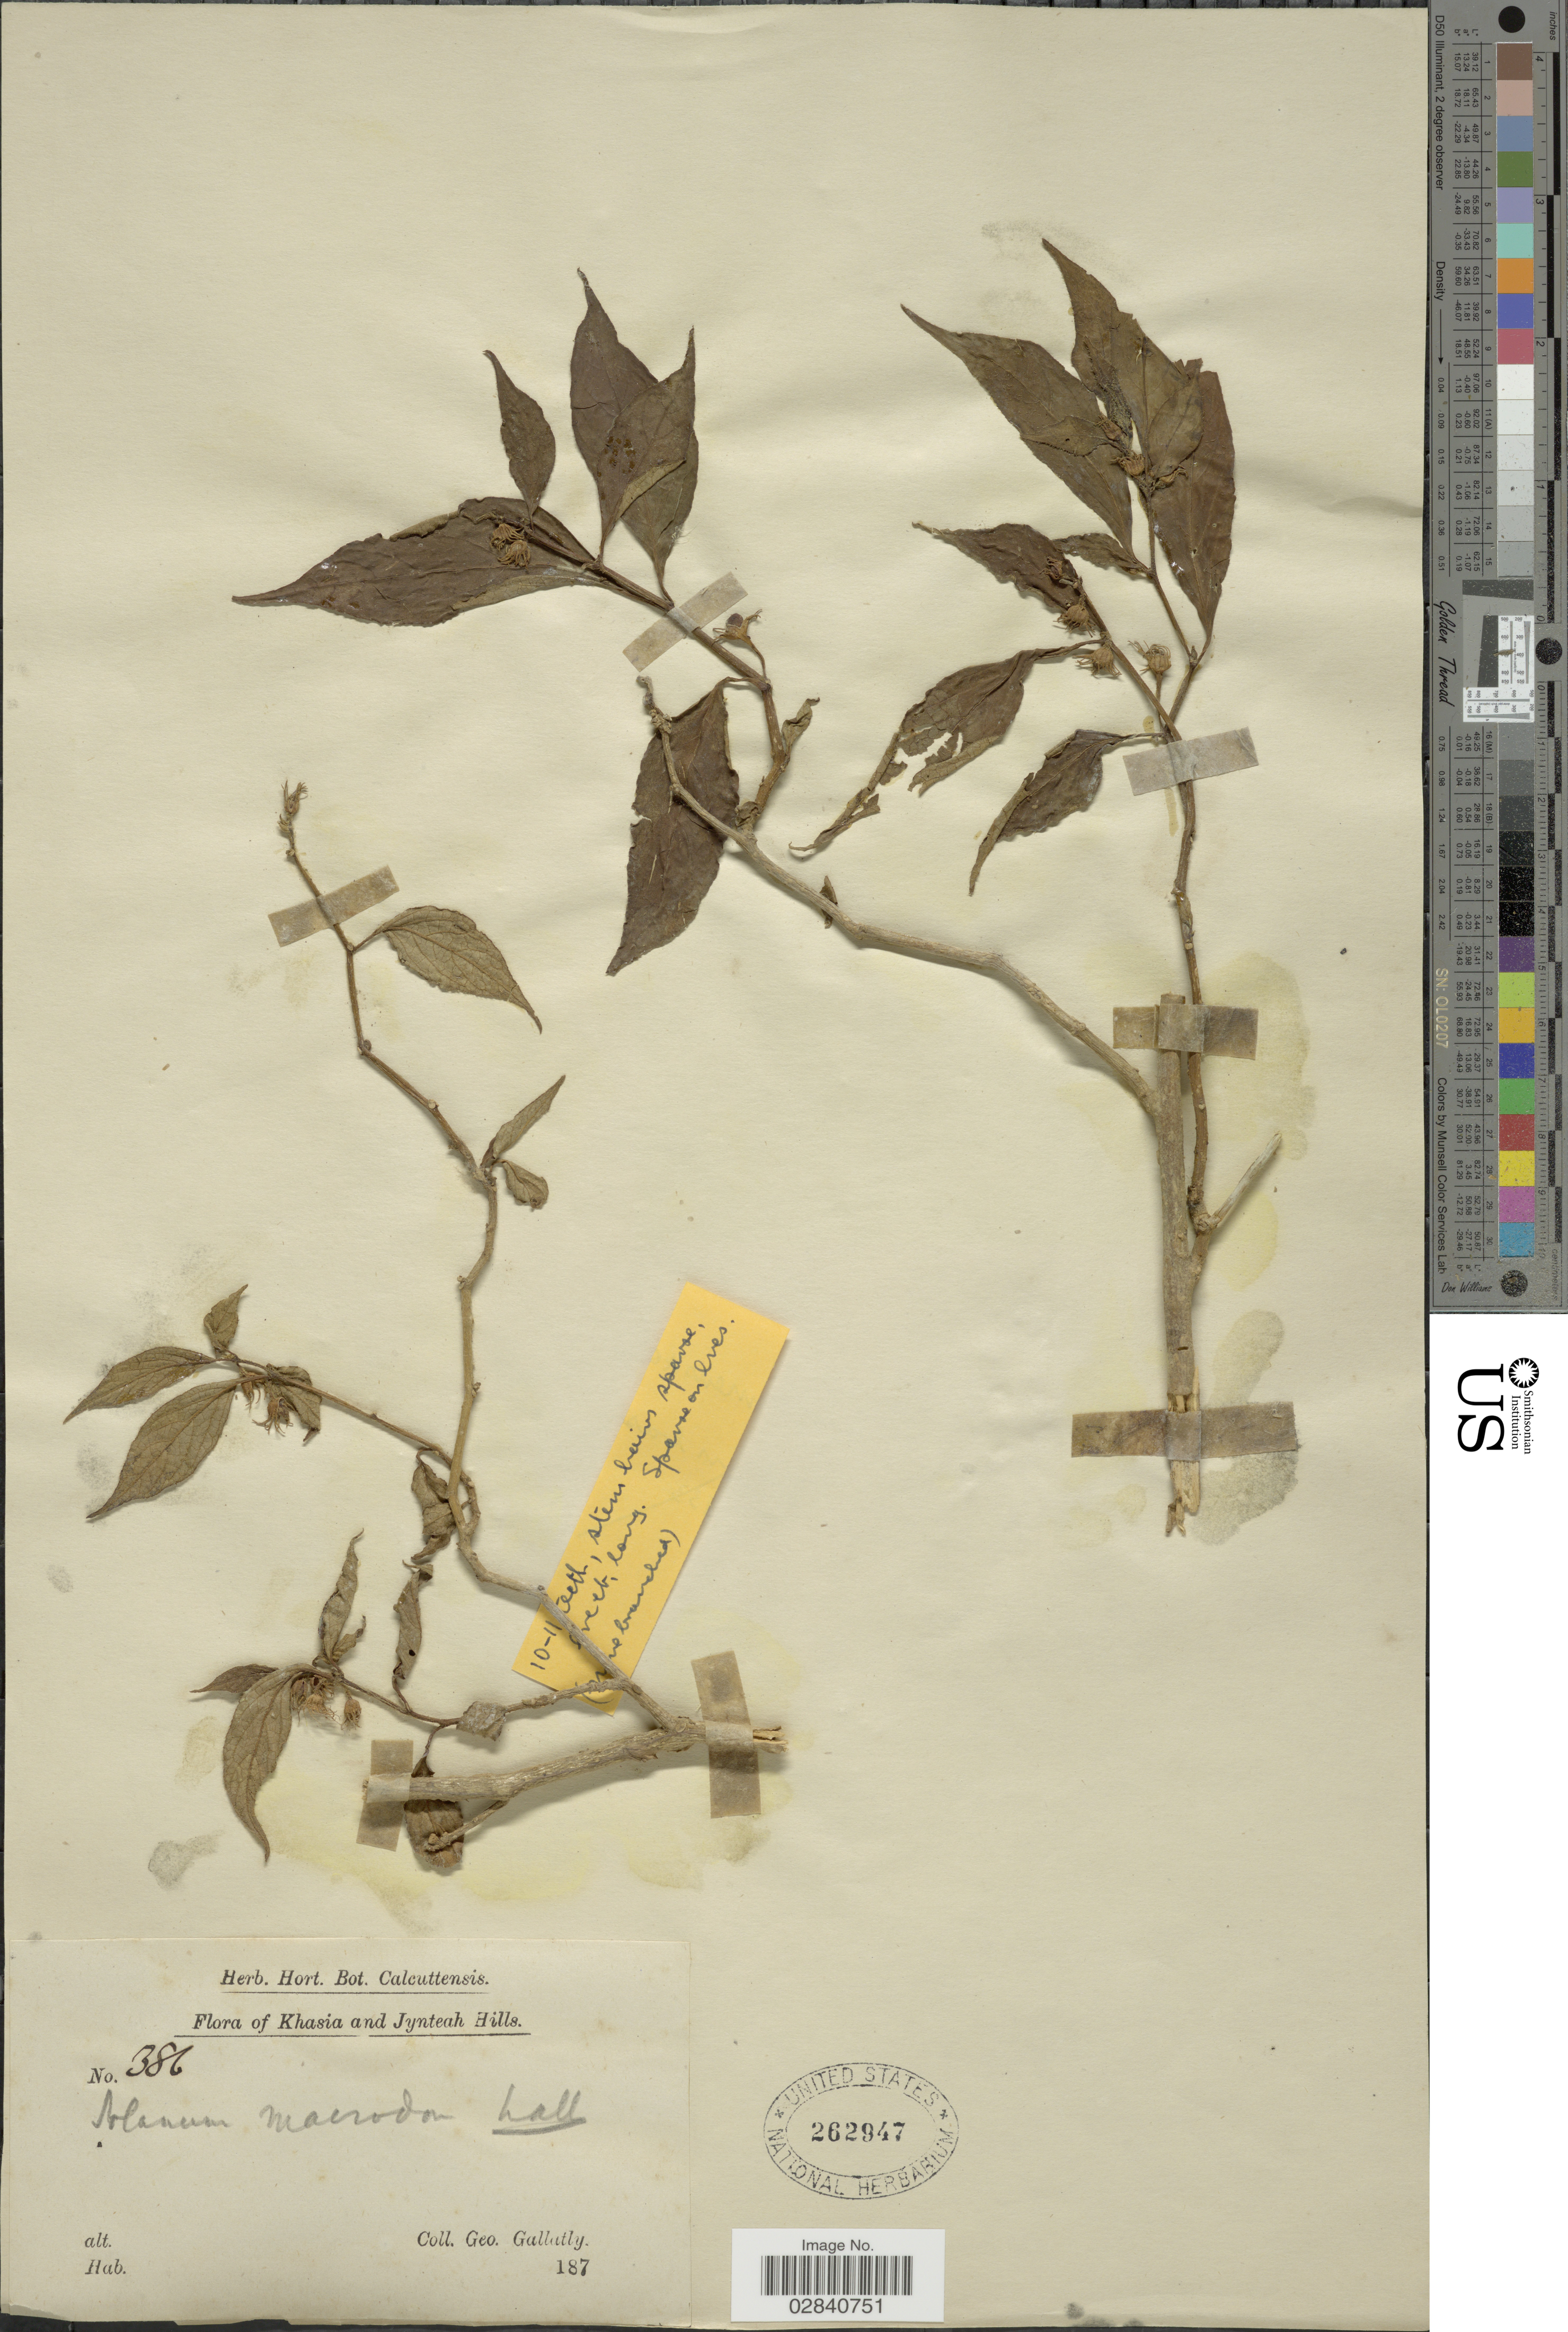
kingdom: Plantae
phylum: Tracheophyta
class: Magnoliopsida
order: Solanales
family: Solanaceae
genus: Lycianthes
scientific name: Lycianthes biflora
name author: (Lour.) Bitter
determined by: Knapp, S. D.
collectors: G. Gallatly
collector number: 386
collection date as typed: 187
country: India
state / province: West Bengal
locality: Khasia and Jynteah Hills.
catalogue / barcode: US 262947